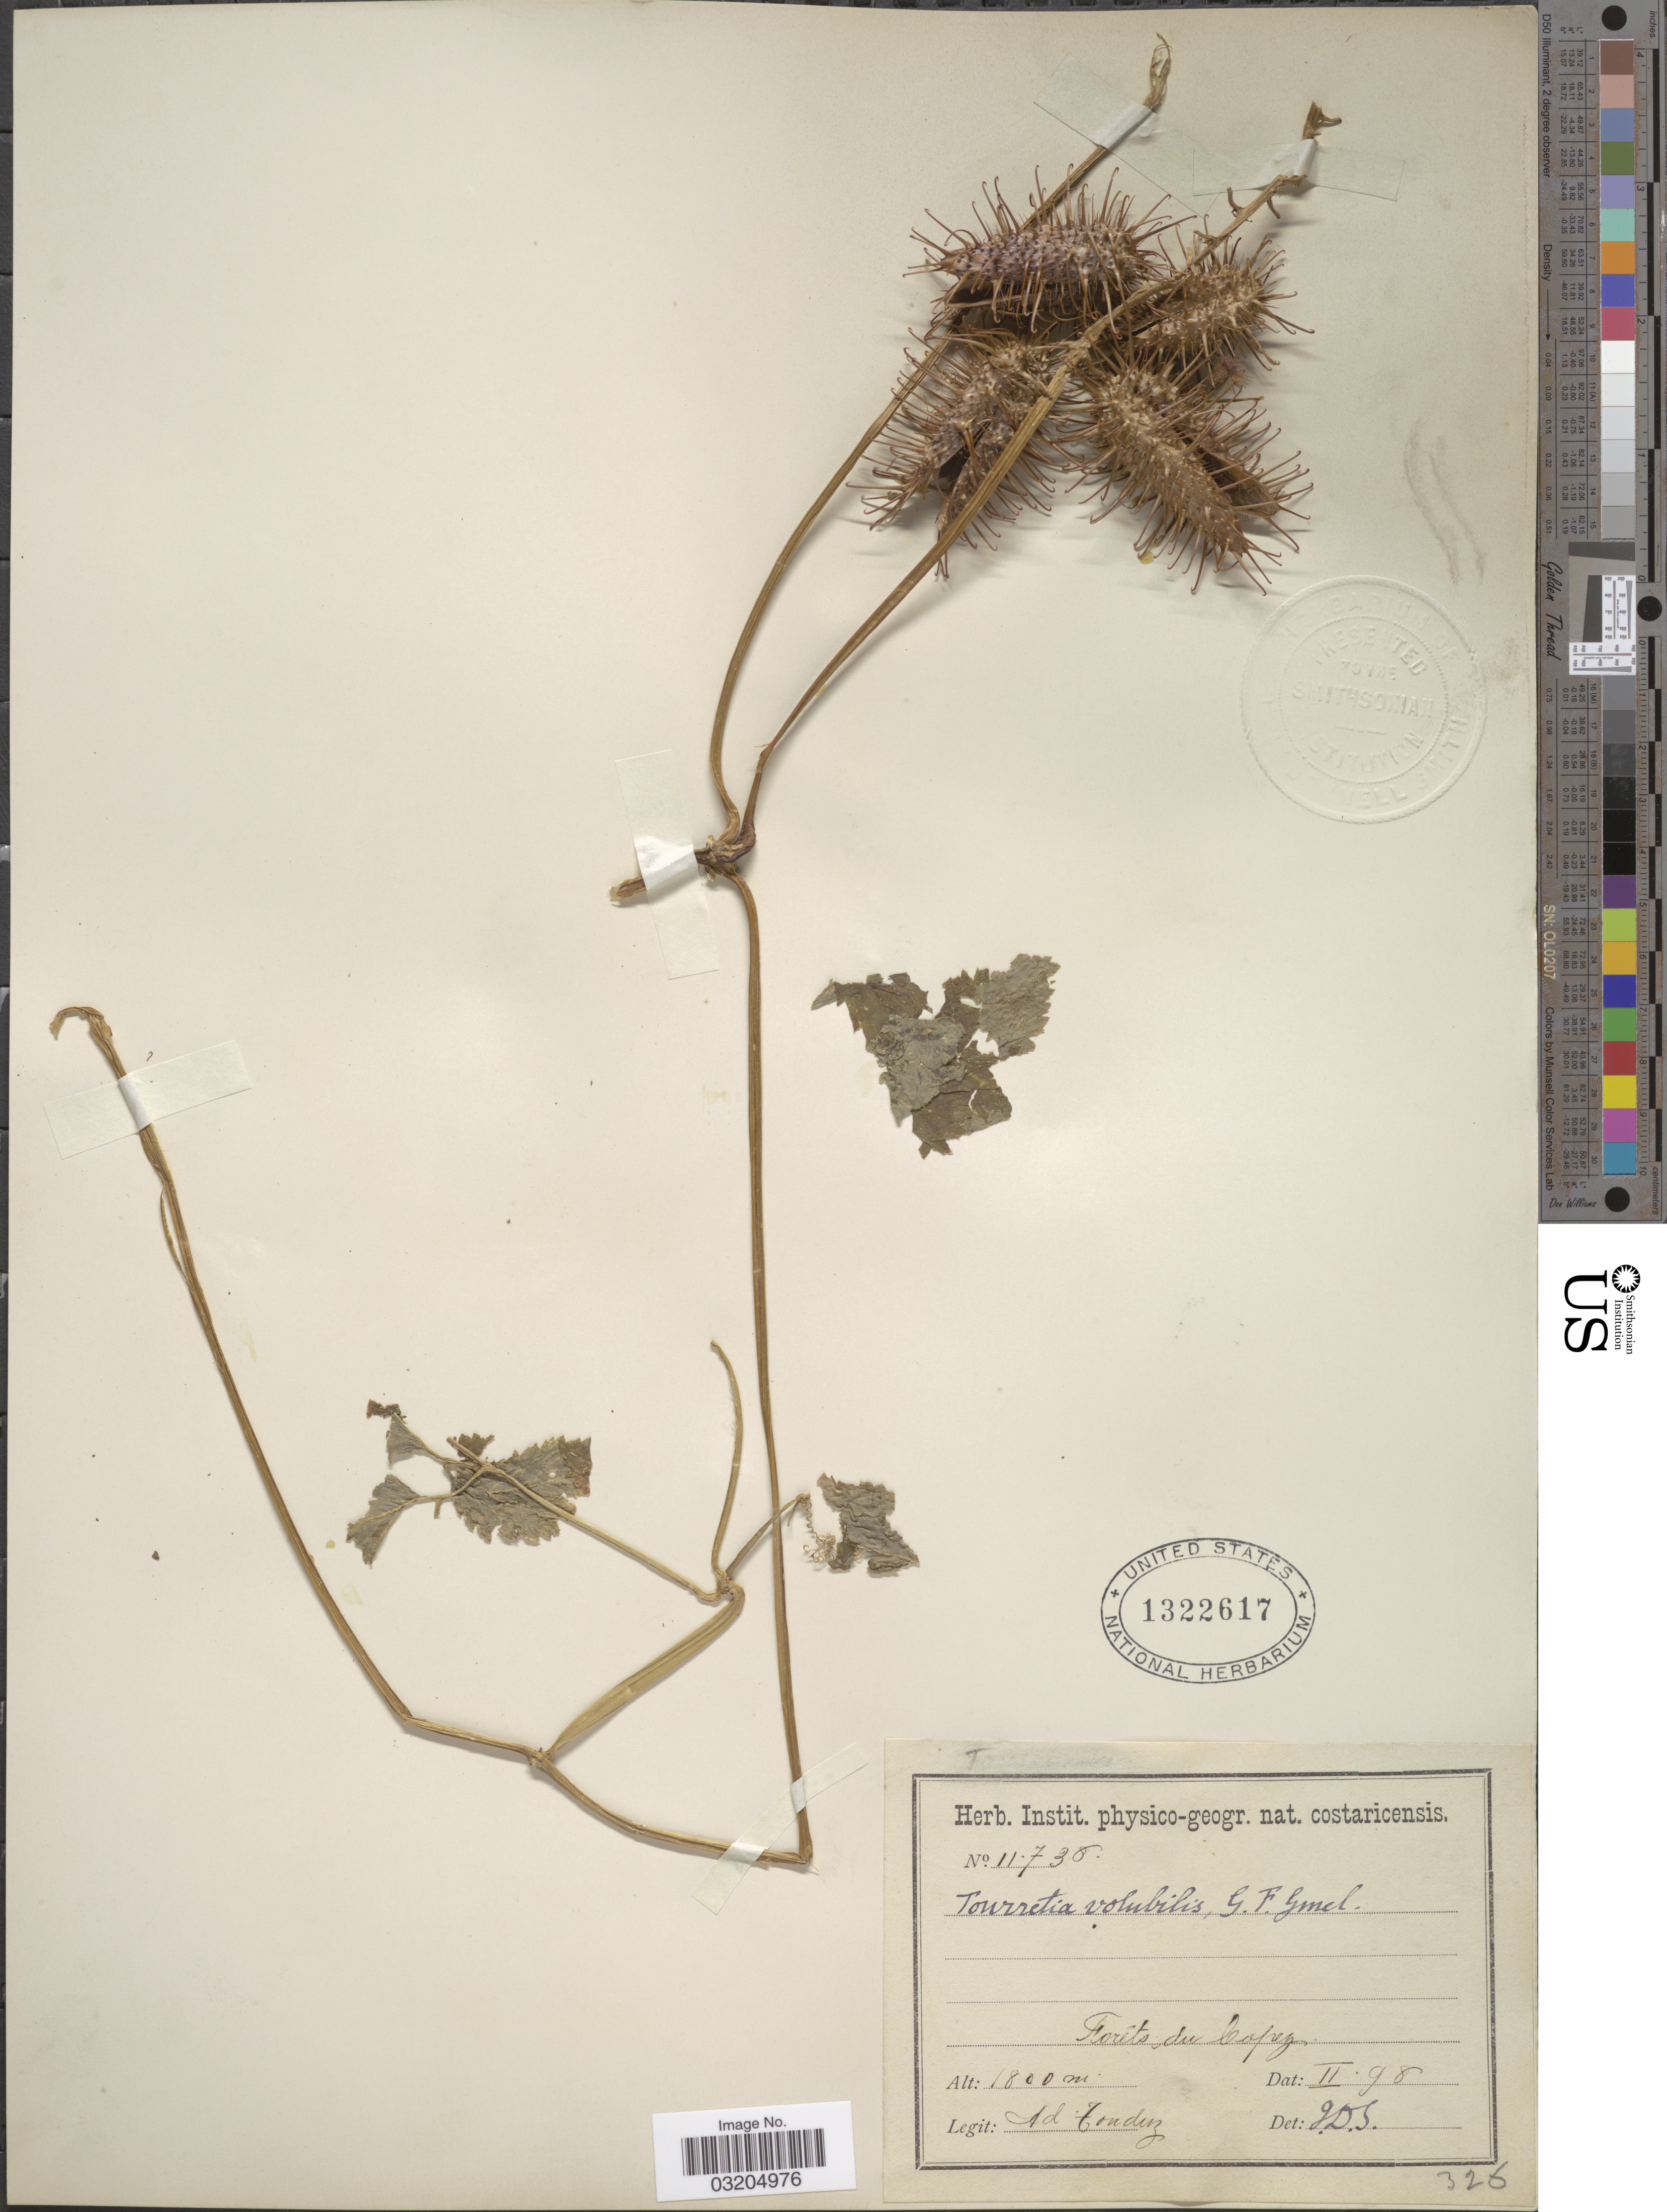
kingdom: Plantae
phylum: Tracheophyta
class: Magnoliopsida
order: Lamiales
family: Bignoniaceae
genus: Tourrettia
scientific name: Tourrettia lappacea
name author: (L'Hér.) Willd.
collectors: A. Tonduz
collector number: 11738*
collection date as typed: Transcribed d/m/y: /2/98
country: Costa Rica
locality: Forêts du Copey.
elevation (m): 1800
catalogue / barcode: US 1322617